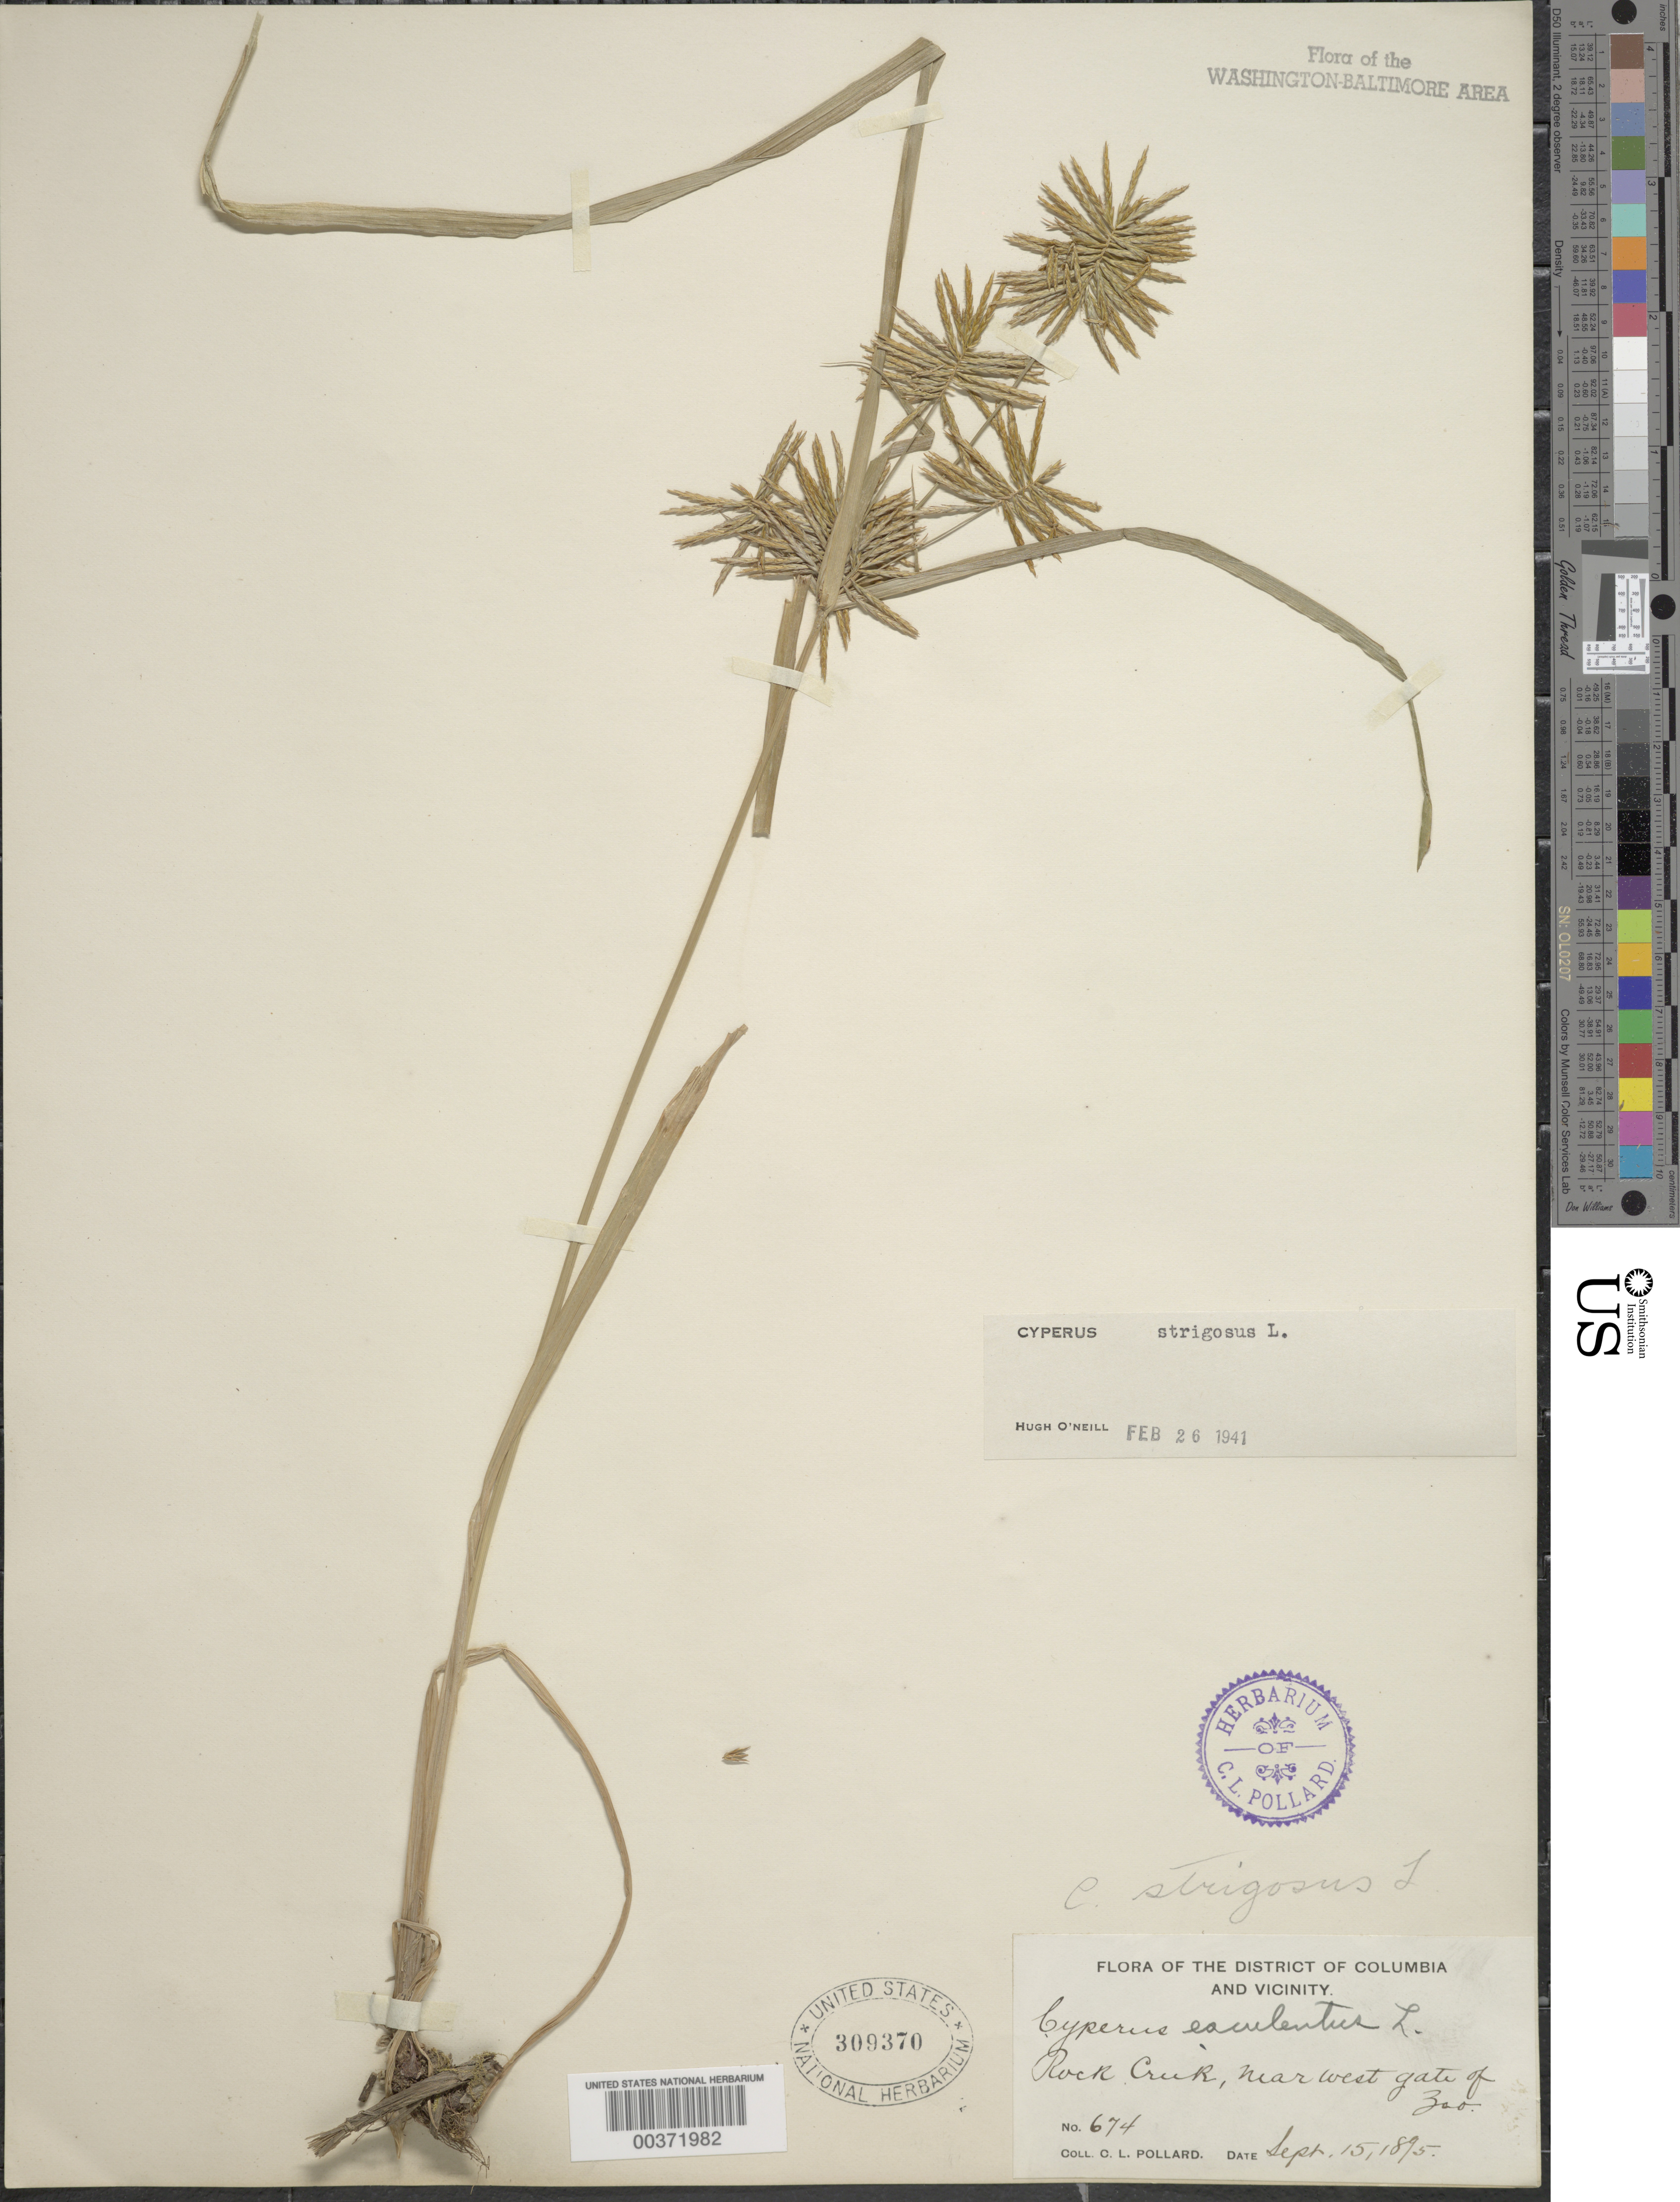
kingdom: Plantae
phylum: Tracheophyta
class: Liliopsida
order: Poales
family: Cyperaceae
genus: Cyperus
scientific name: Cyperus strigosus L.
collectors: C. L. Pollard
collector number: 674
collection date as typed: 15 Sep 1895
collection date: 1895-09-15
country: United States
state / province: District of Columbia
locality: Rock Creek near west gate of Zoo Rock Creek Park & vicinity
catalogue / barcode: US 309370